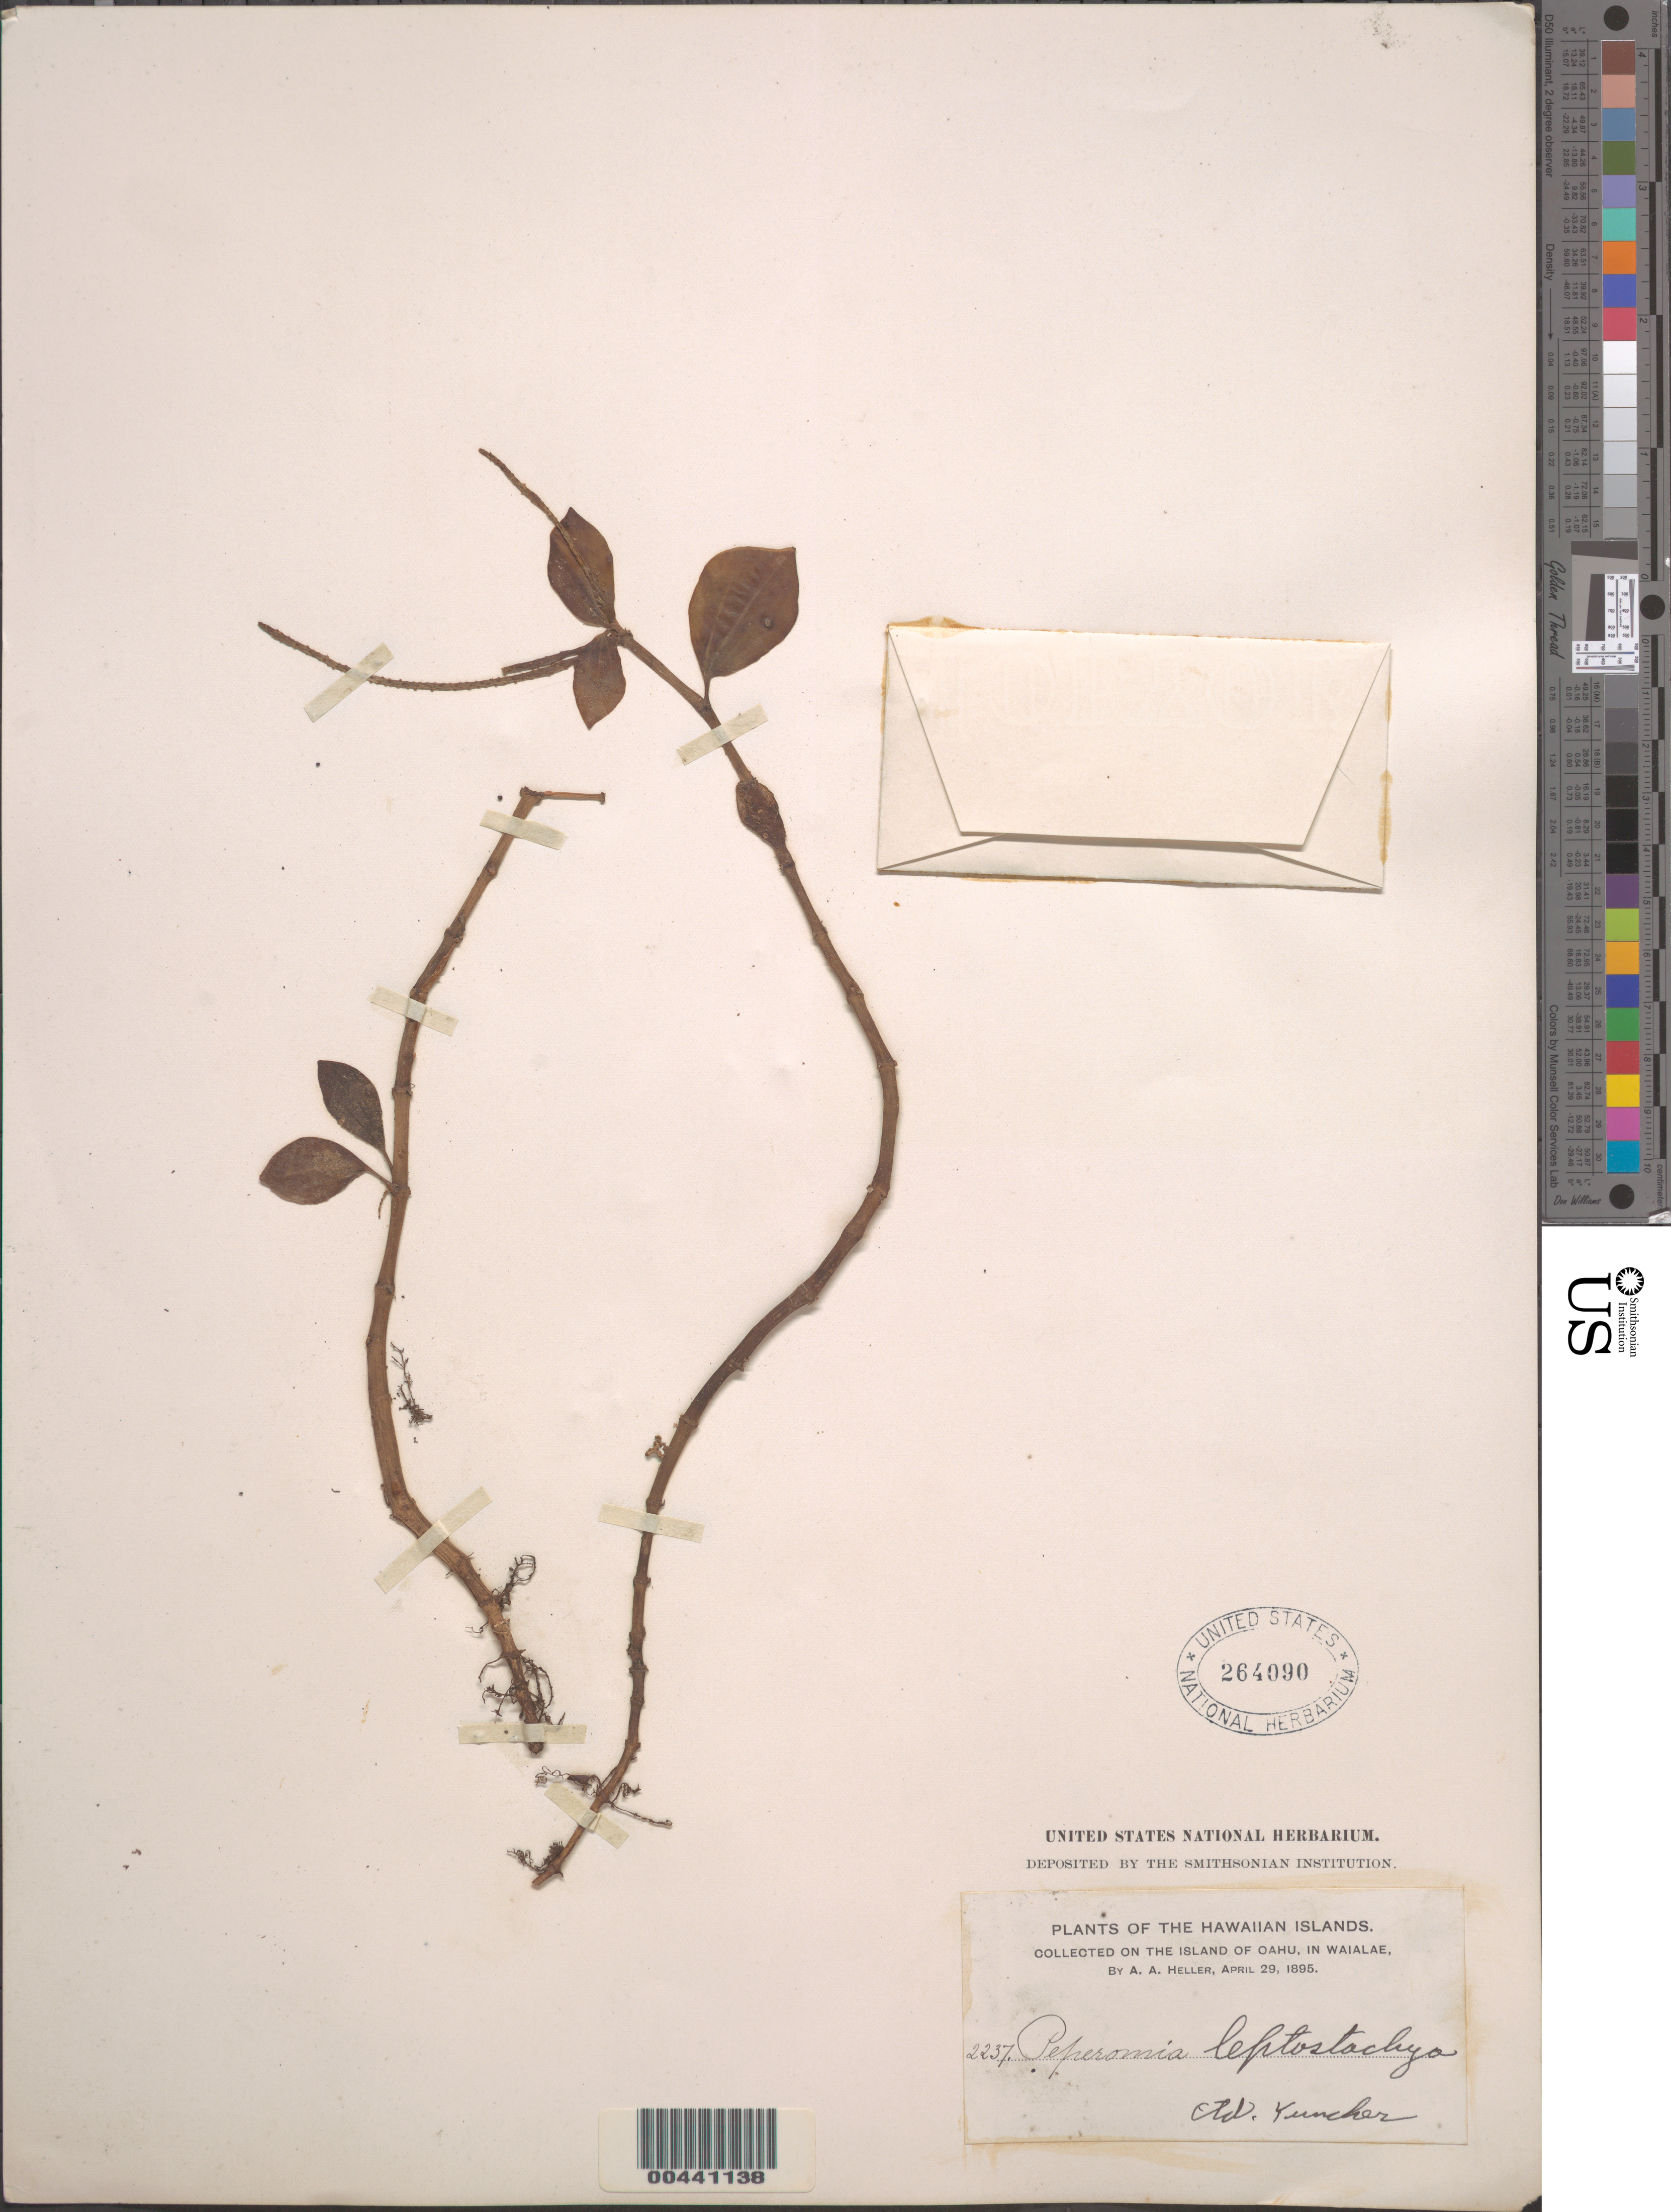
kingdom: Plantae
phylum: Tracheophyta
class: Magnoliopsida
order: Piperales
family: Piperaceae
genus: Peperomia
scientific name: Peperomia leptostachya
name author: Hook. & Arn.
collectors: A. A. Heller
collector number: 2237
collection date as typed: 29 Apr 1895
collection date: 1895-04-29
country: United States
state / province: Hawaii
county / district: Honolulu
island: Oahu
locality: In Waialae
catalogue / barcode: US 264090